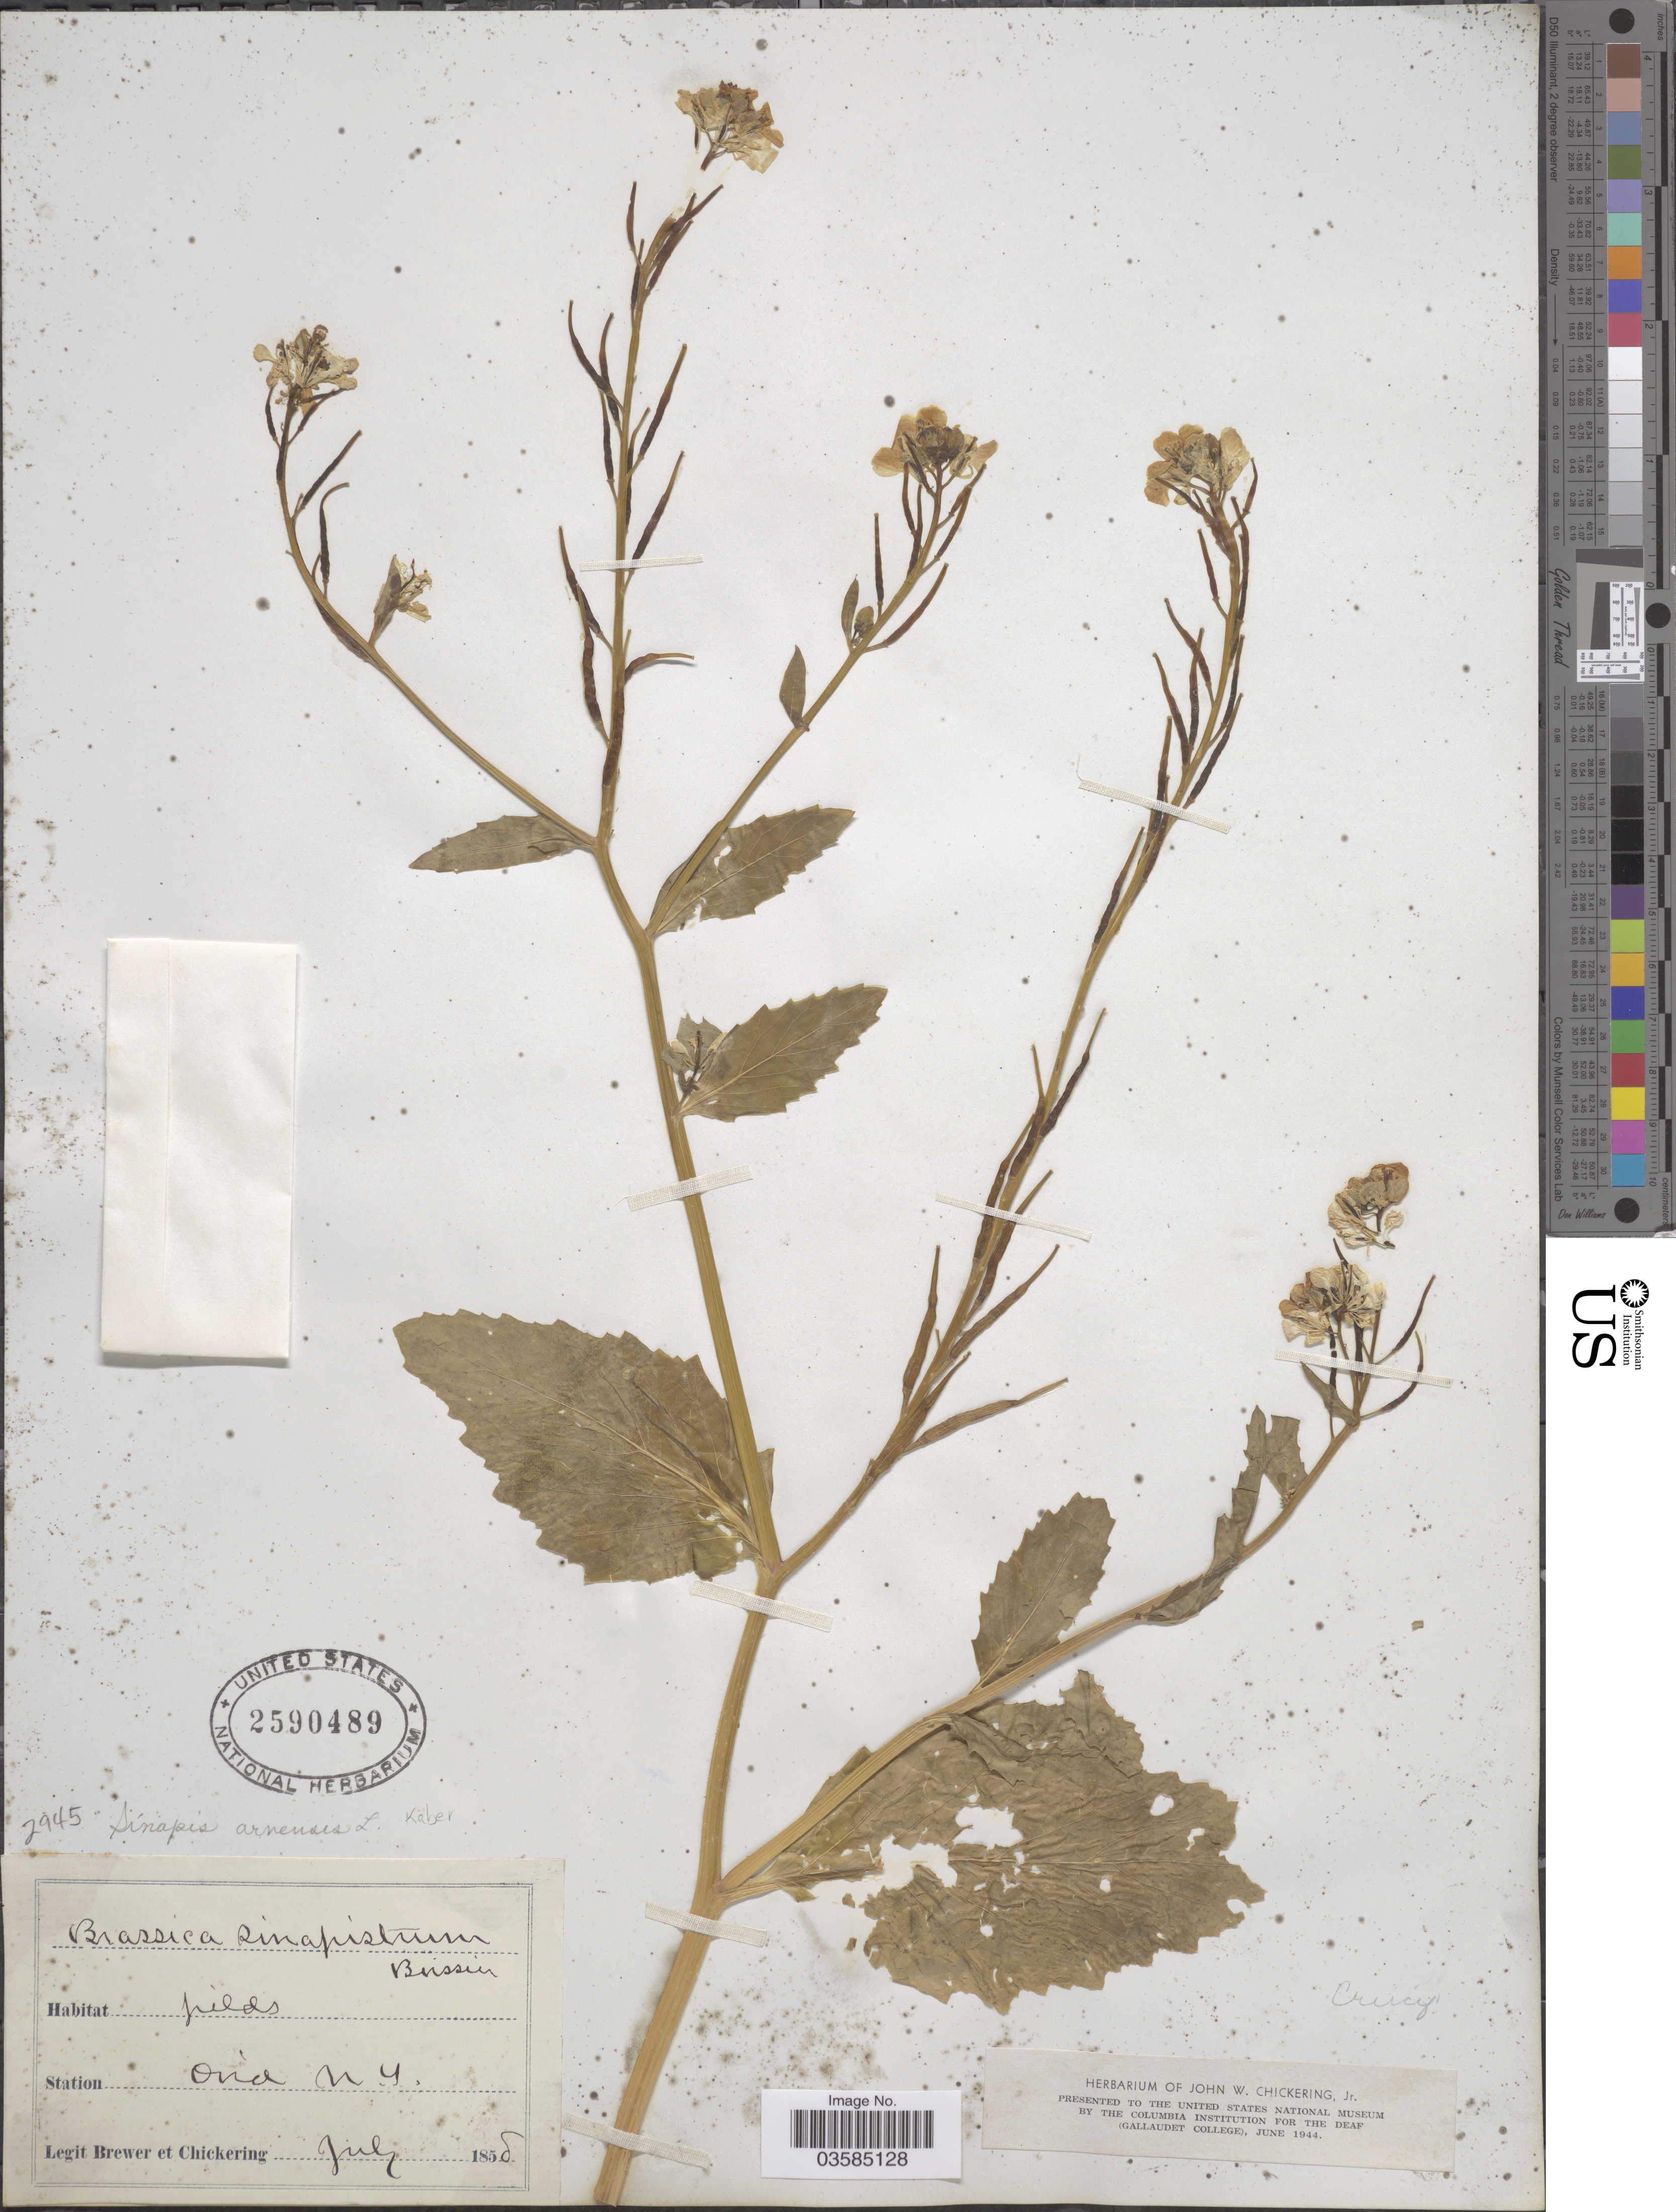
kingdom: Plantae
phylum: Tracheophyta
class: Magnoliopsida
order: Brassicales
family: Brassicaceae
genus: Brassica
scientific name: Brassica kaber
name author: (DC.) L.C. Wheeler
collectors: -. Brewer & J. Chickering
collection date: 1858-07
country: United States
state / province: New York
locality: Station Ovid.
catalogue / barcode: US 2590489